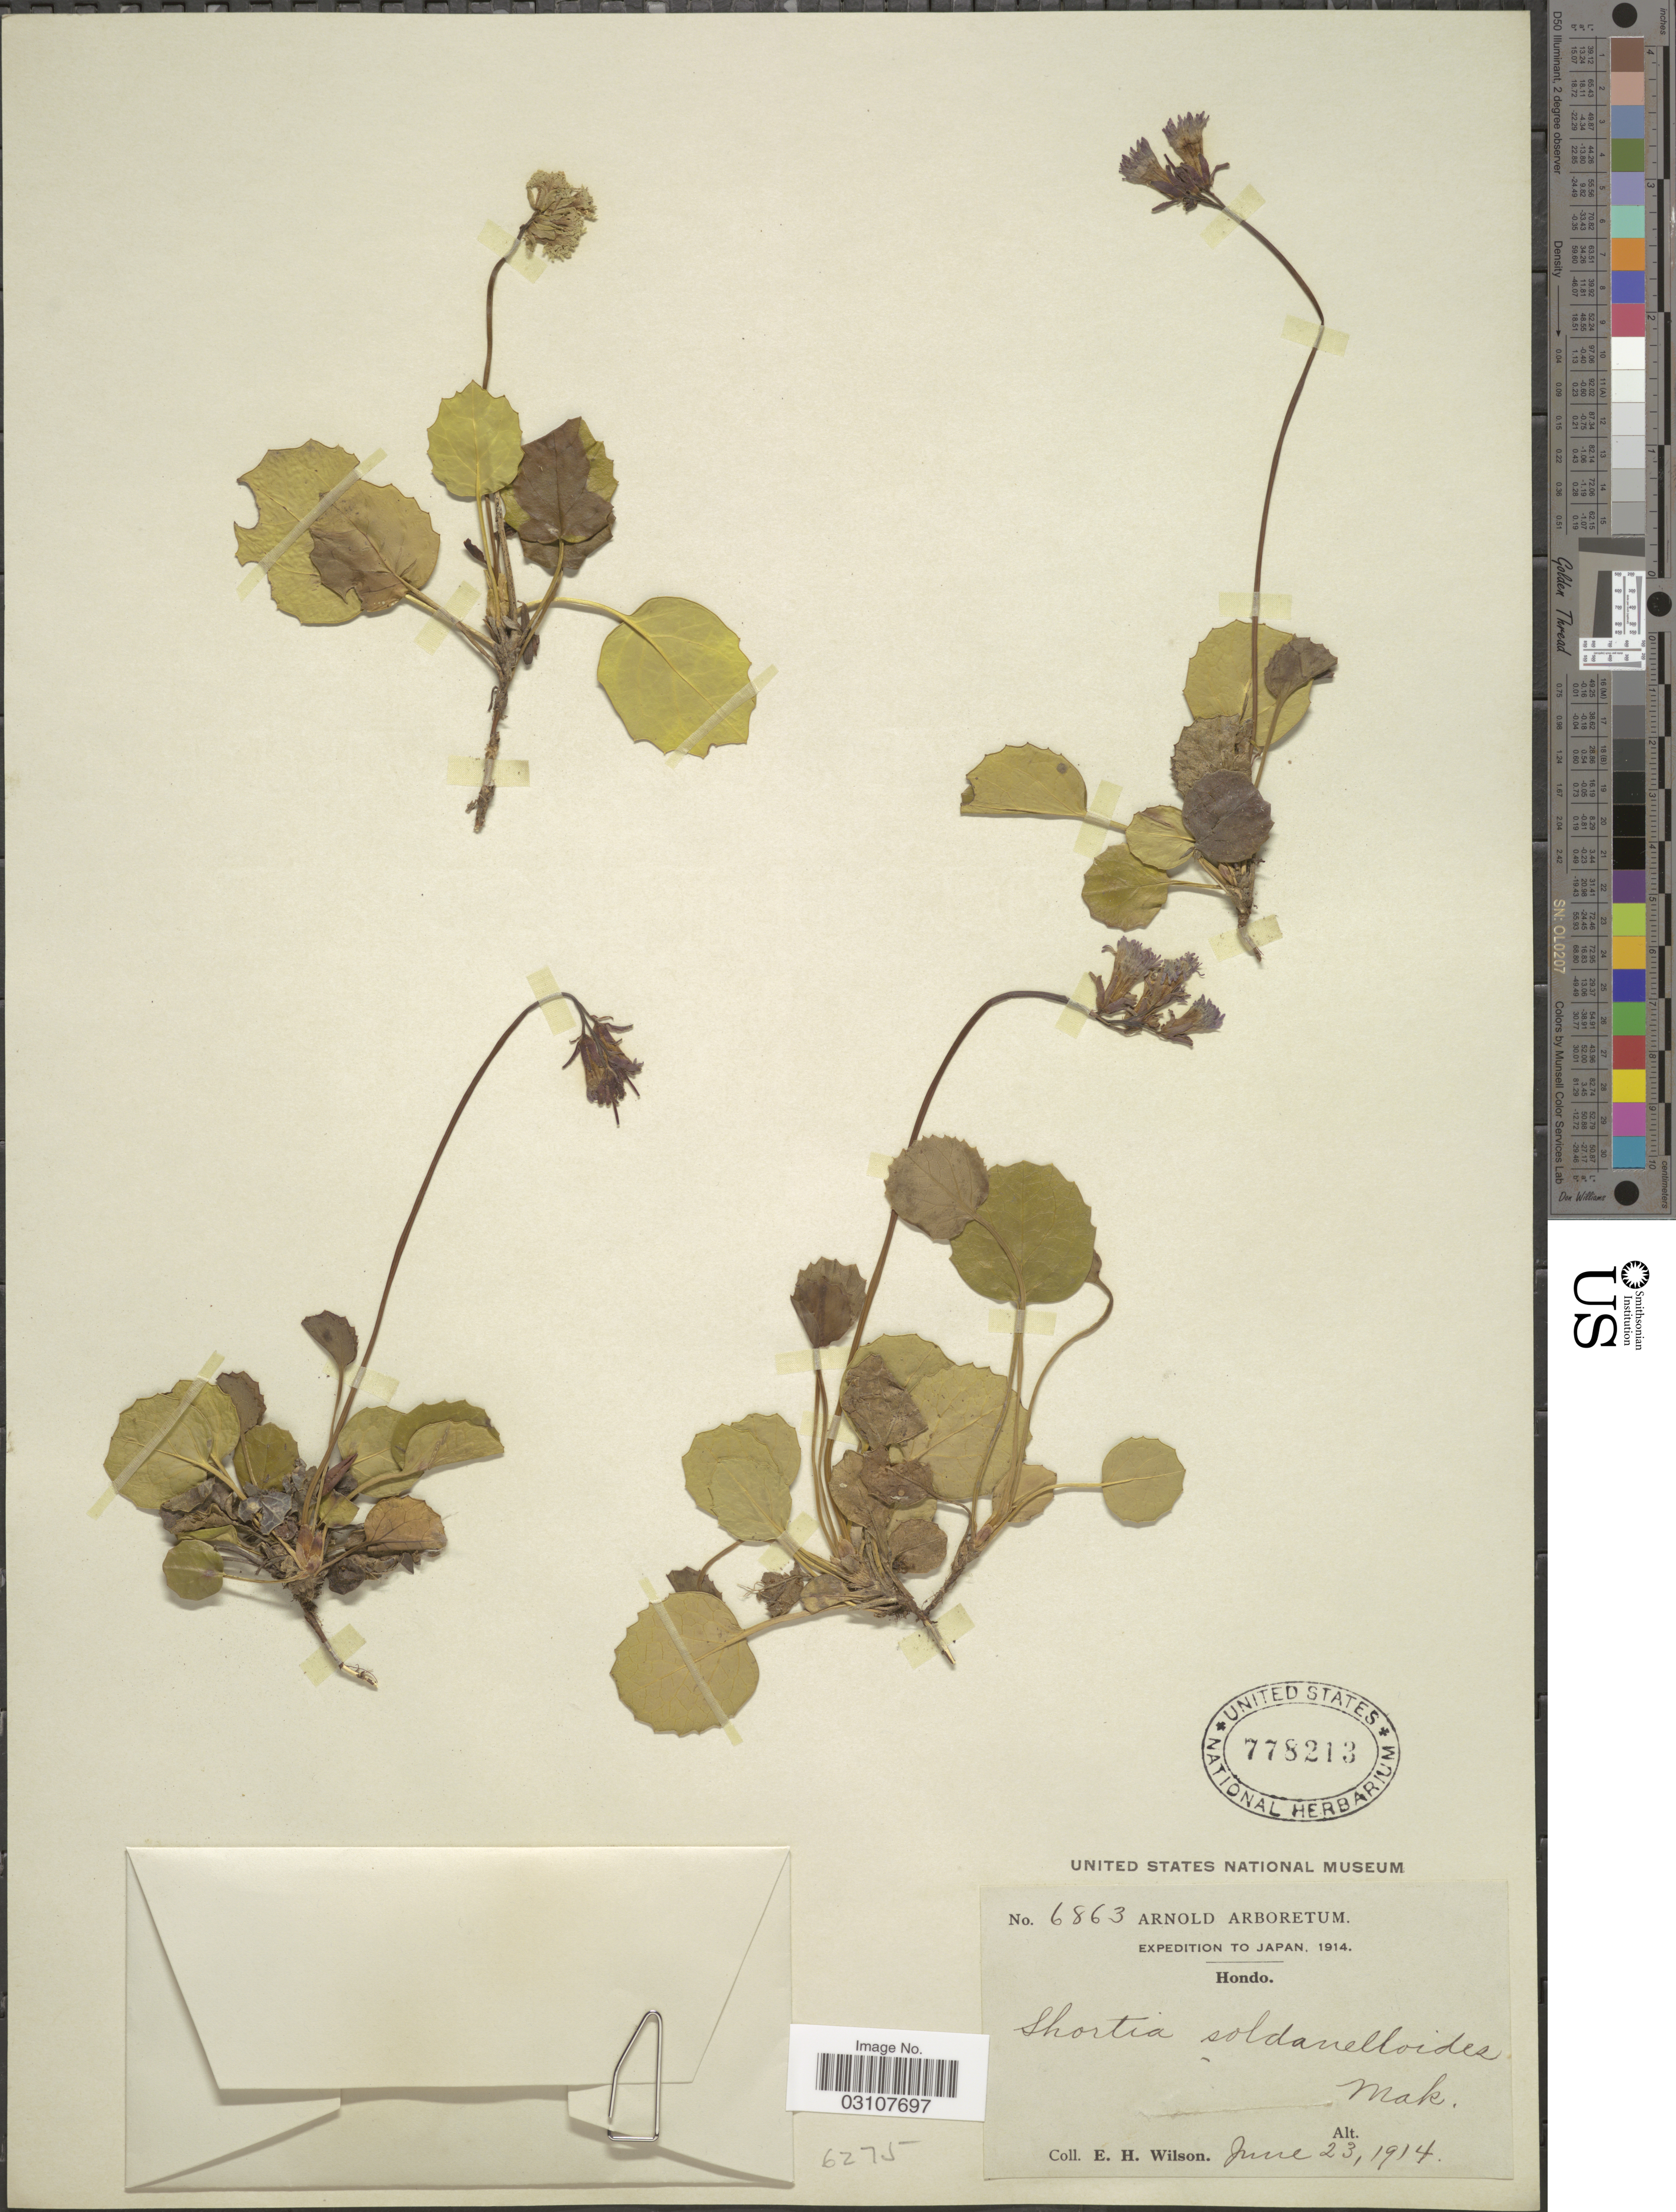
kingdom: Plantae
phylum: Tracheophyta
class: Magnoliopsida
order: Ericales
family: Diapensiaceae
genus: Shortia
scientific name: Shortia soldanelloides var. ilicifolius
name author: (Maxim.) Makino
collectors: E. Wilson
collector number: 6863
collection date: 1914-06-23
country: Japan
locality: Hondo.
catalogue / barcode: US 778213